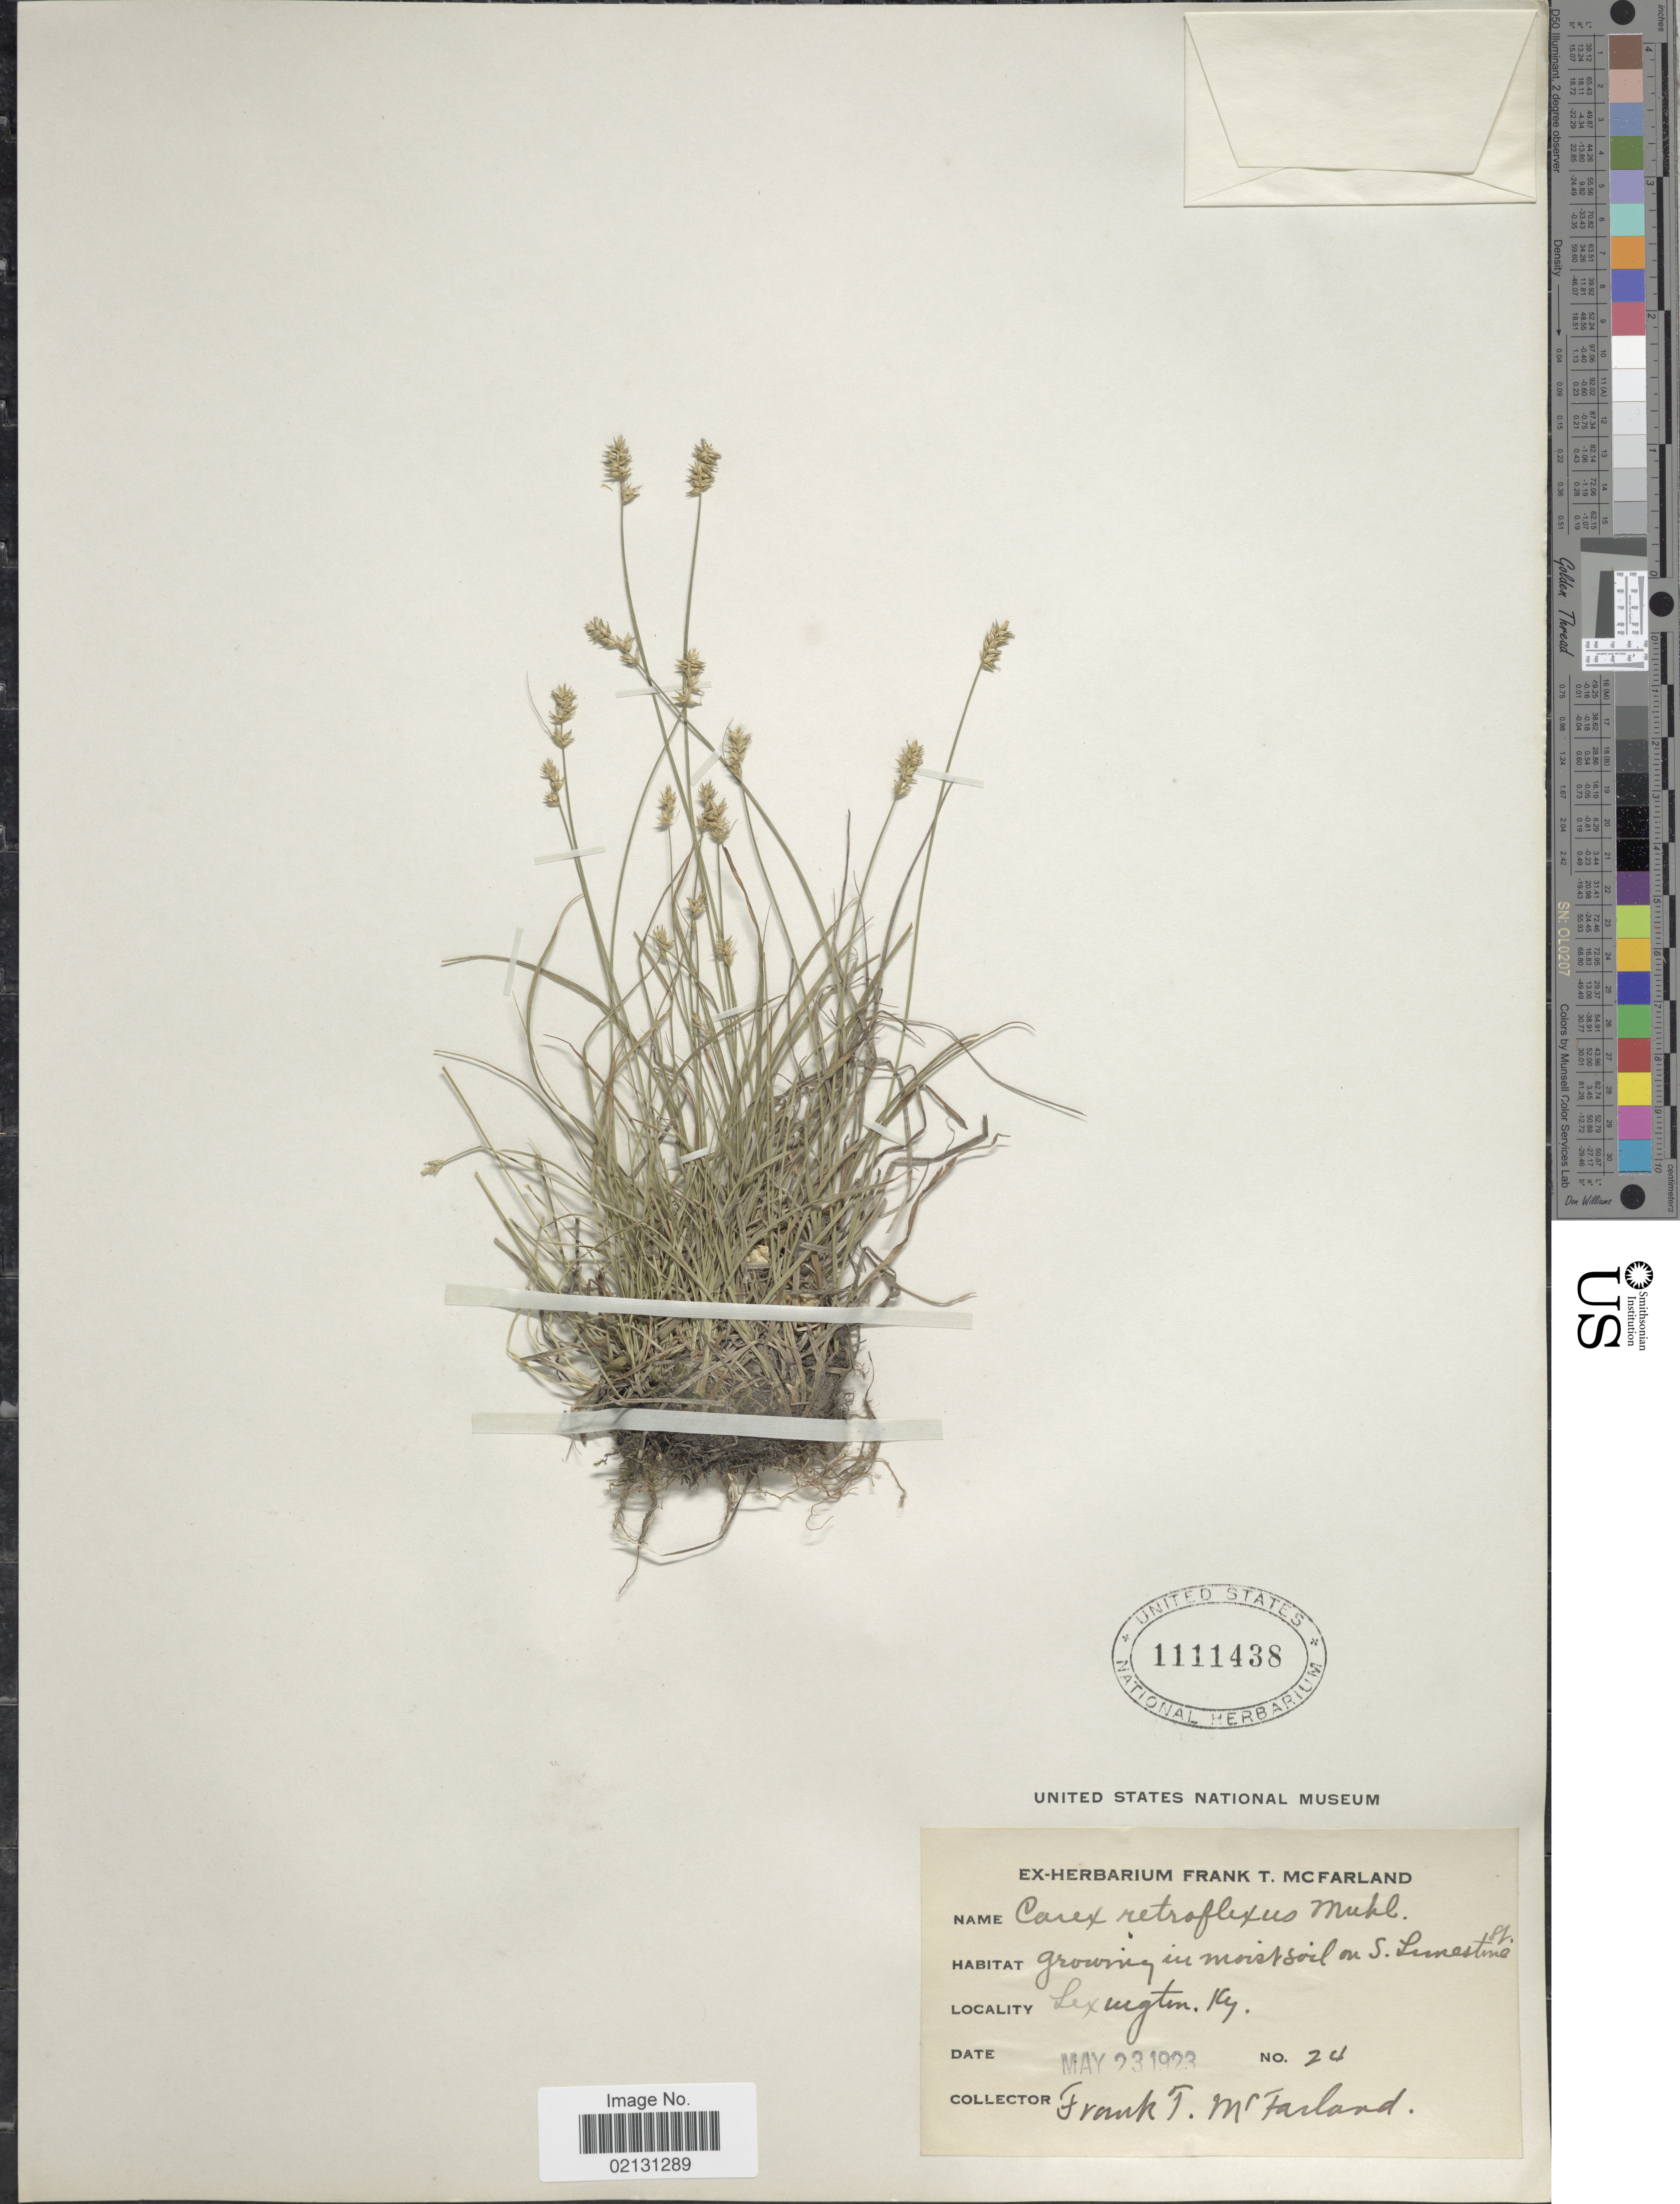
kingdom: Plantae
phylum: Tracheophyta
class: Liliopsida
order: Poales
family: Cyperaceae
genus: Carex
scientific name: Carex retroflexa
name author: Muhl. ex Willd.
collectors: F. McFarland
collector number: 24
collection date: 1923-05-23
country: United States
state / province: Kentucky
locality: Growing in moist soil on S Limestone, Lexington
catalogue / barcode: US 1111438